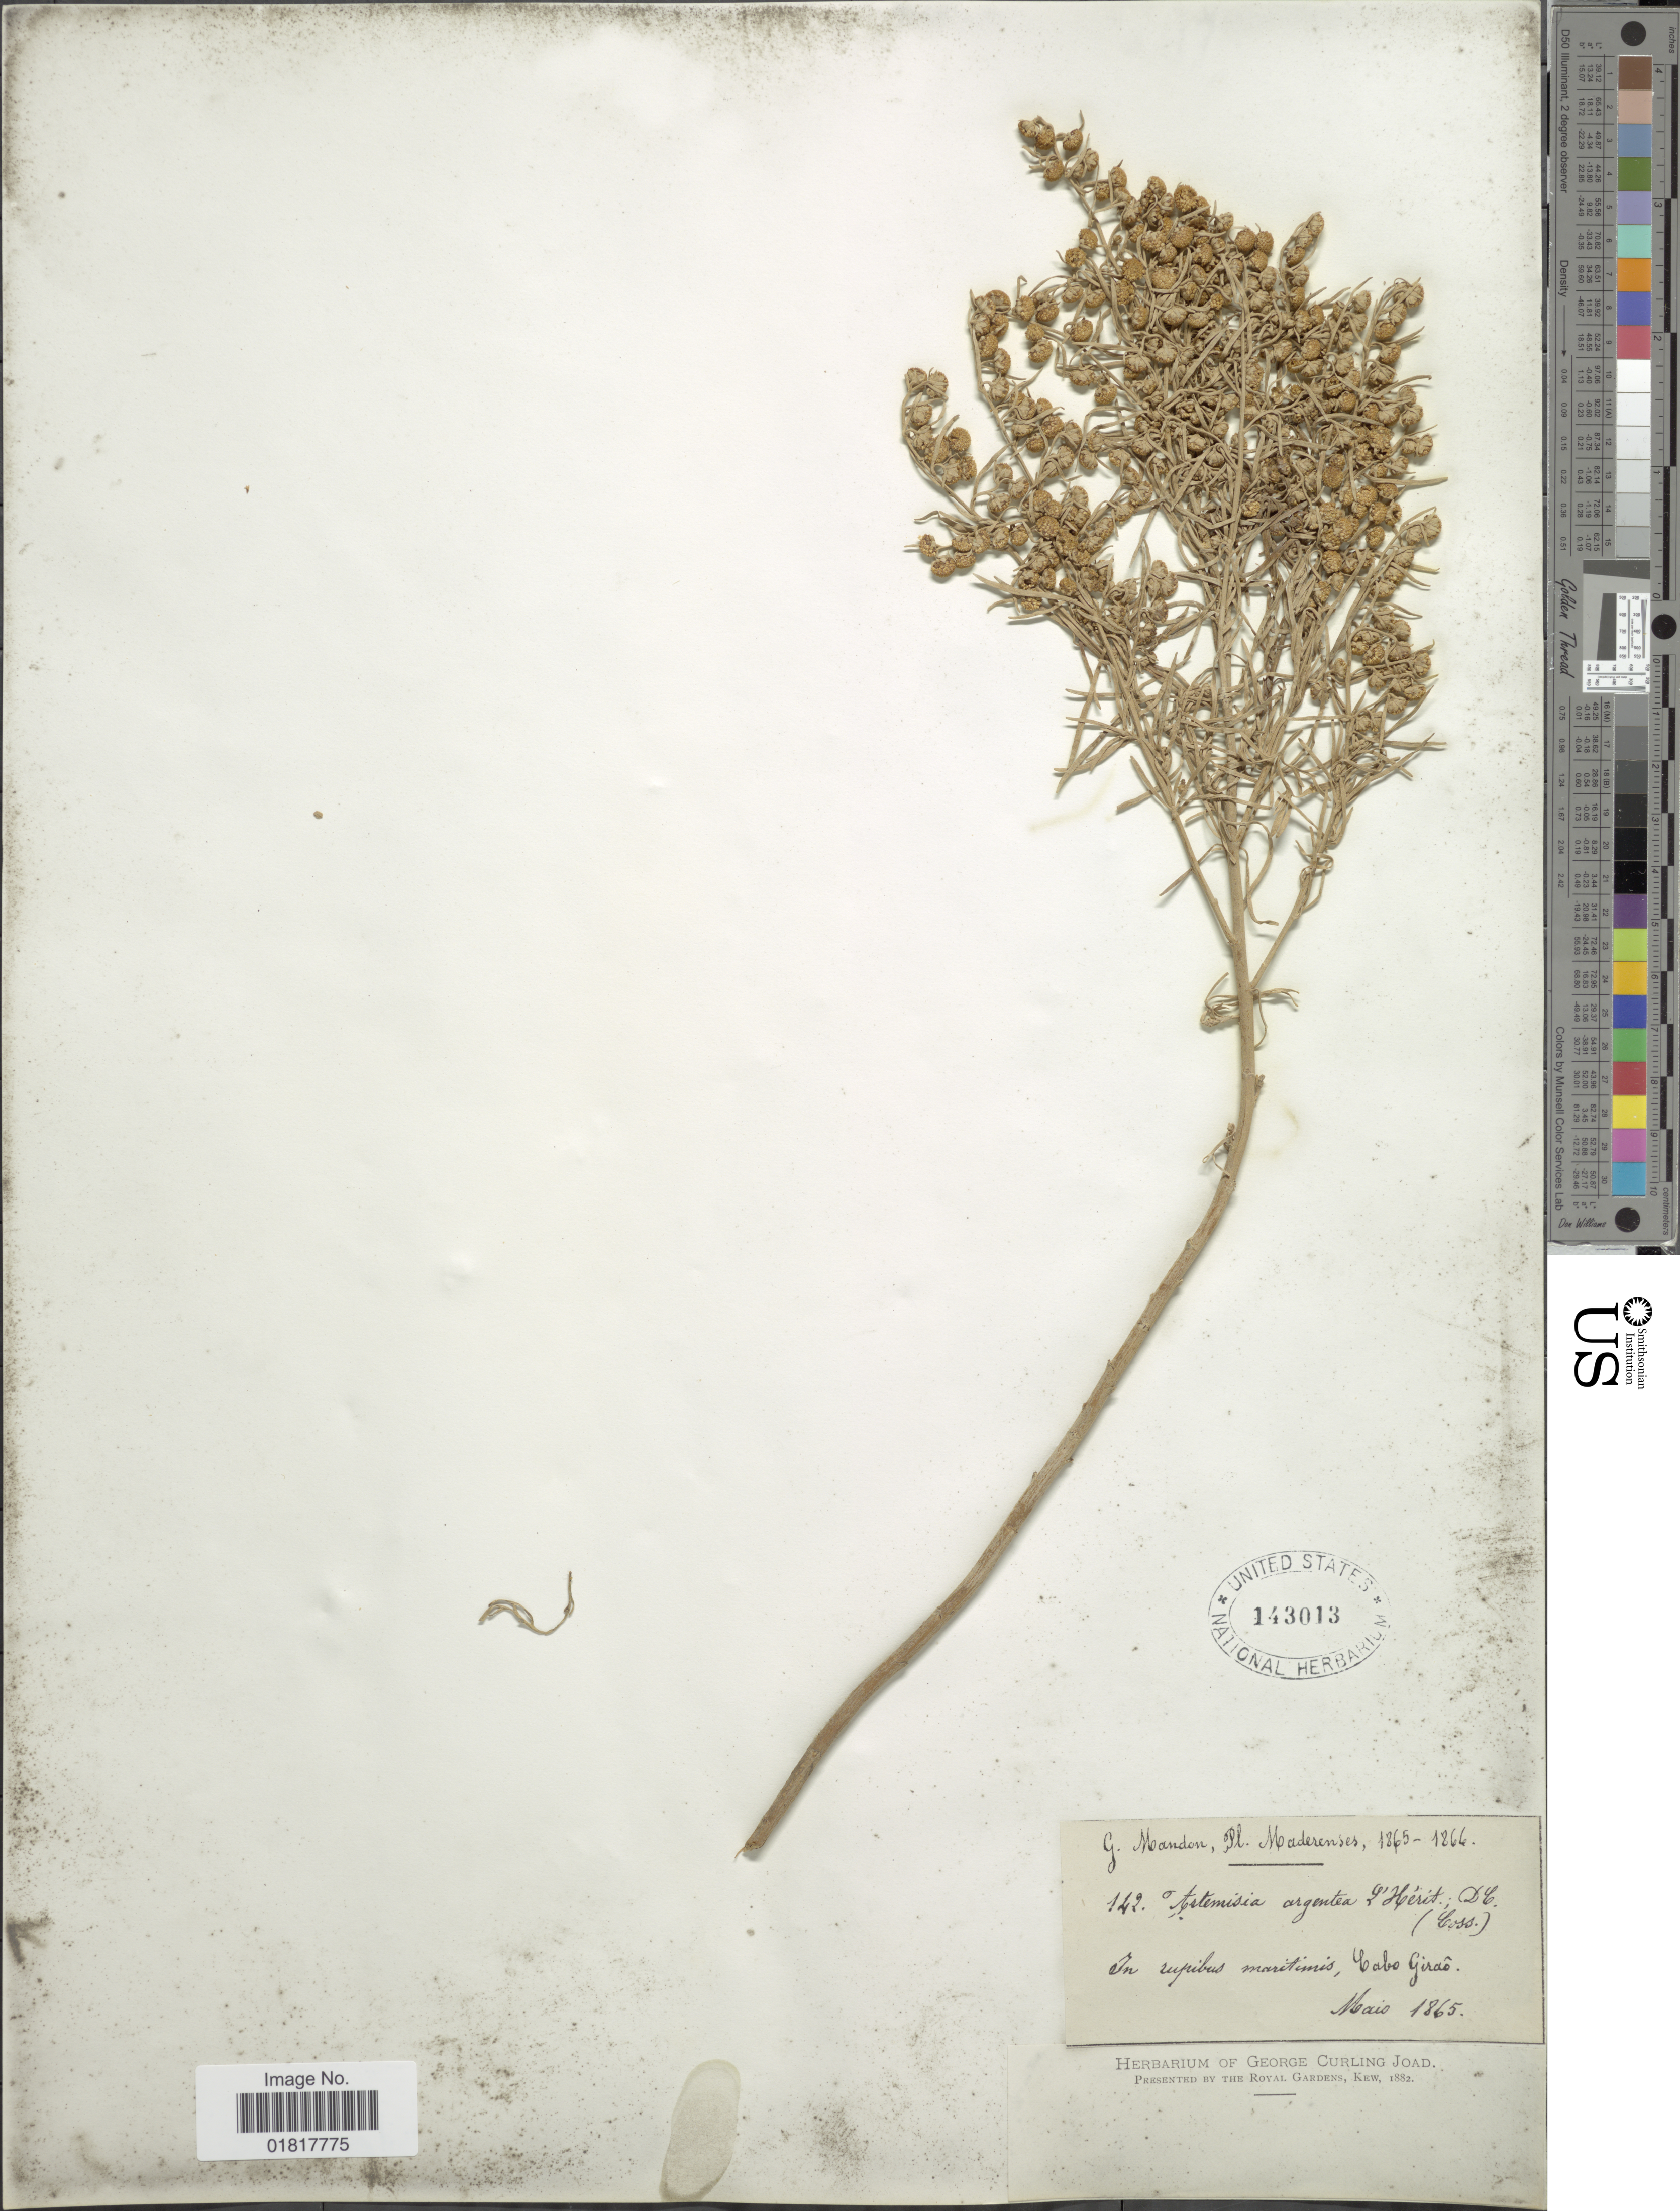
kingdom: Plantae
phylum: Tracheophyta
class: Magnoliopsida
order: Asterales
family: Asteraceae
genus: Artemisia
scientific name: Artemisia argentea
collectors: G. Mandon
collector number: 42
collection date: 1865-05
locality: Maderenses, in rupibus marinis, cabo Girdô [interpreted]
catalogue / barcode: US 143013